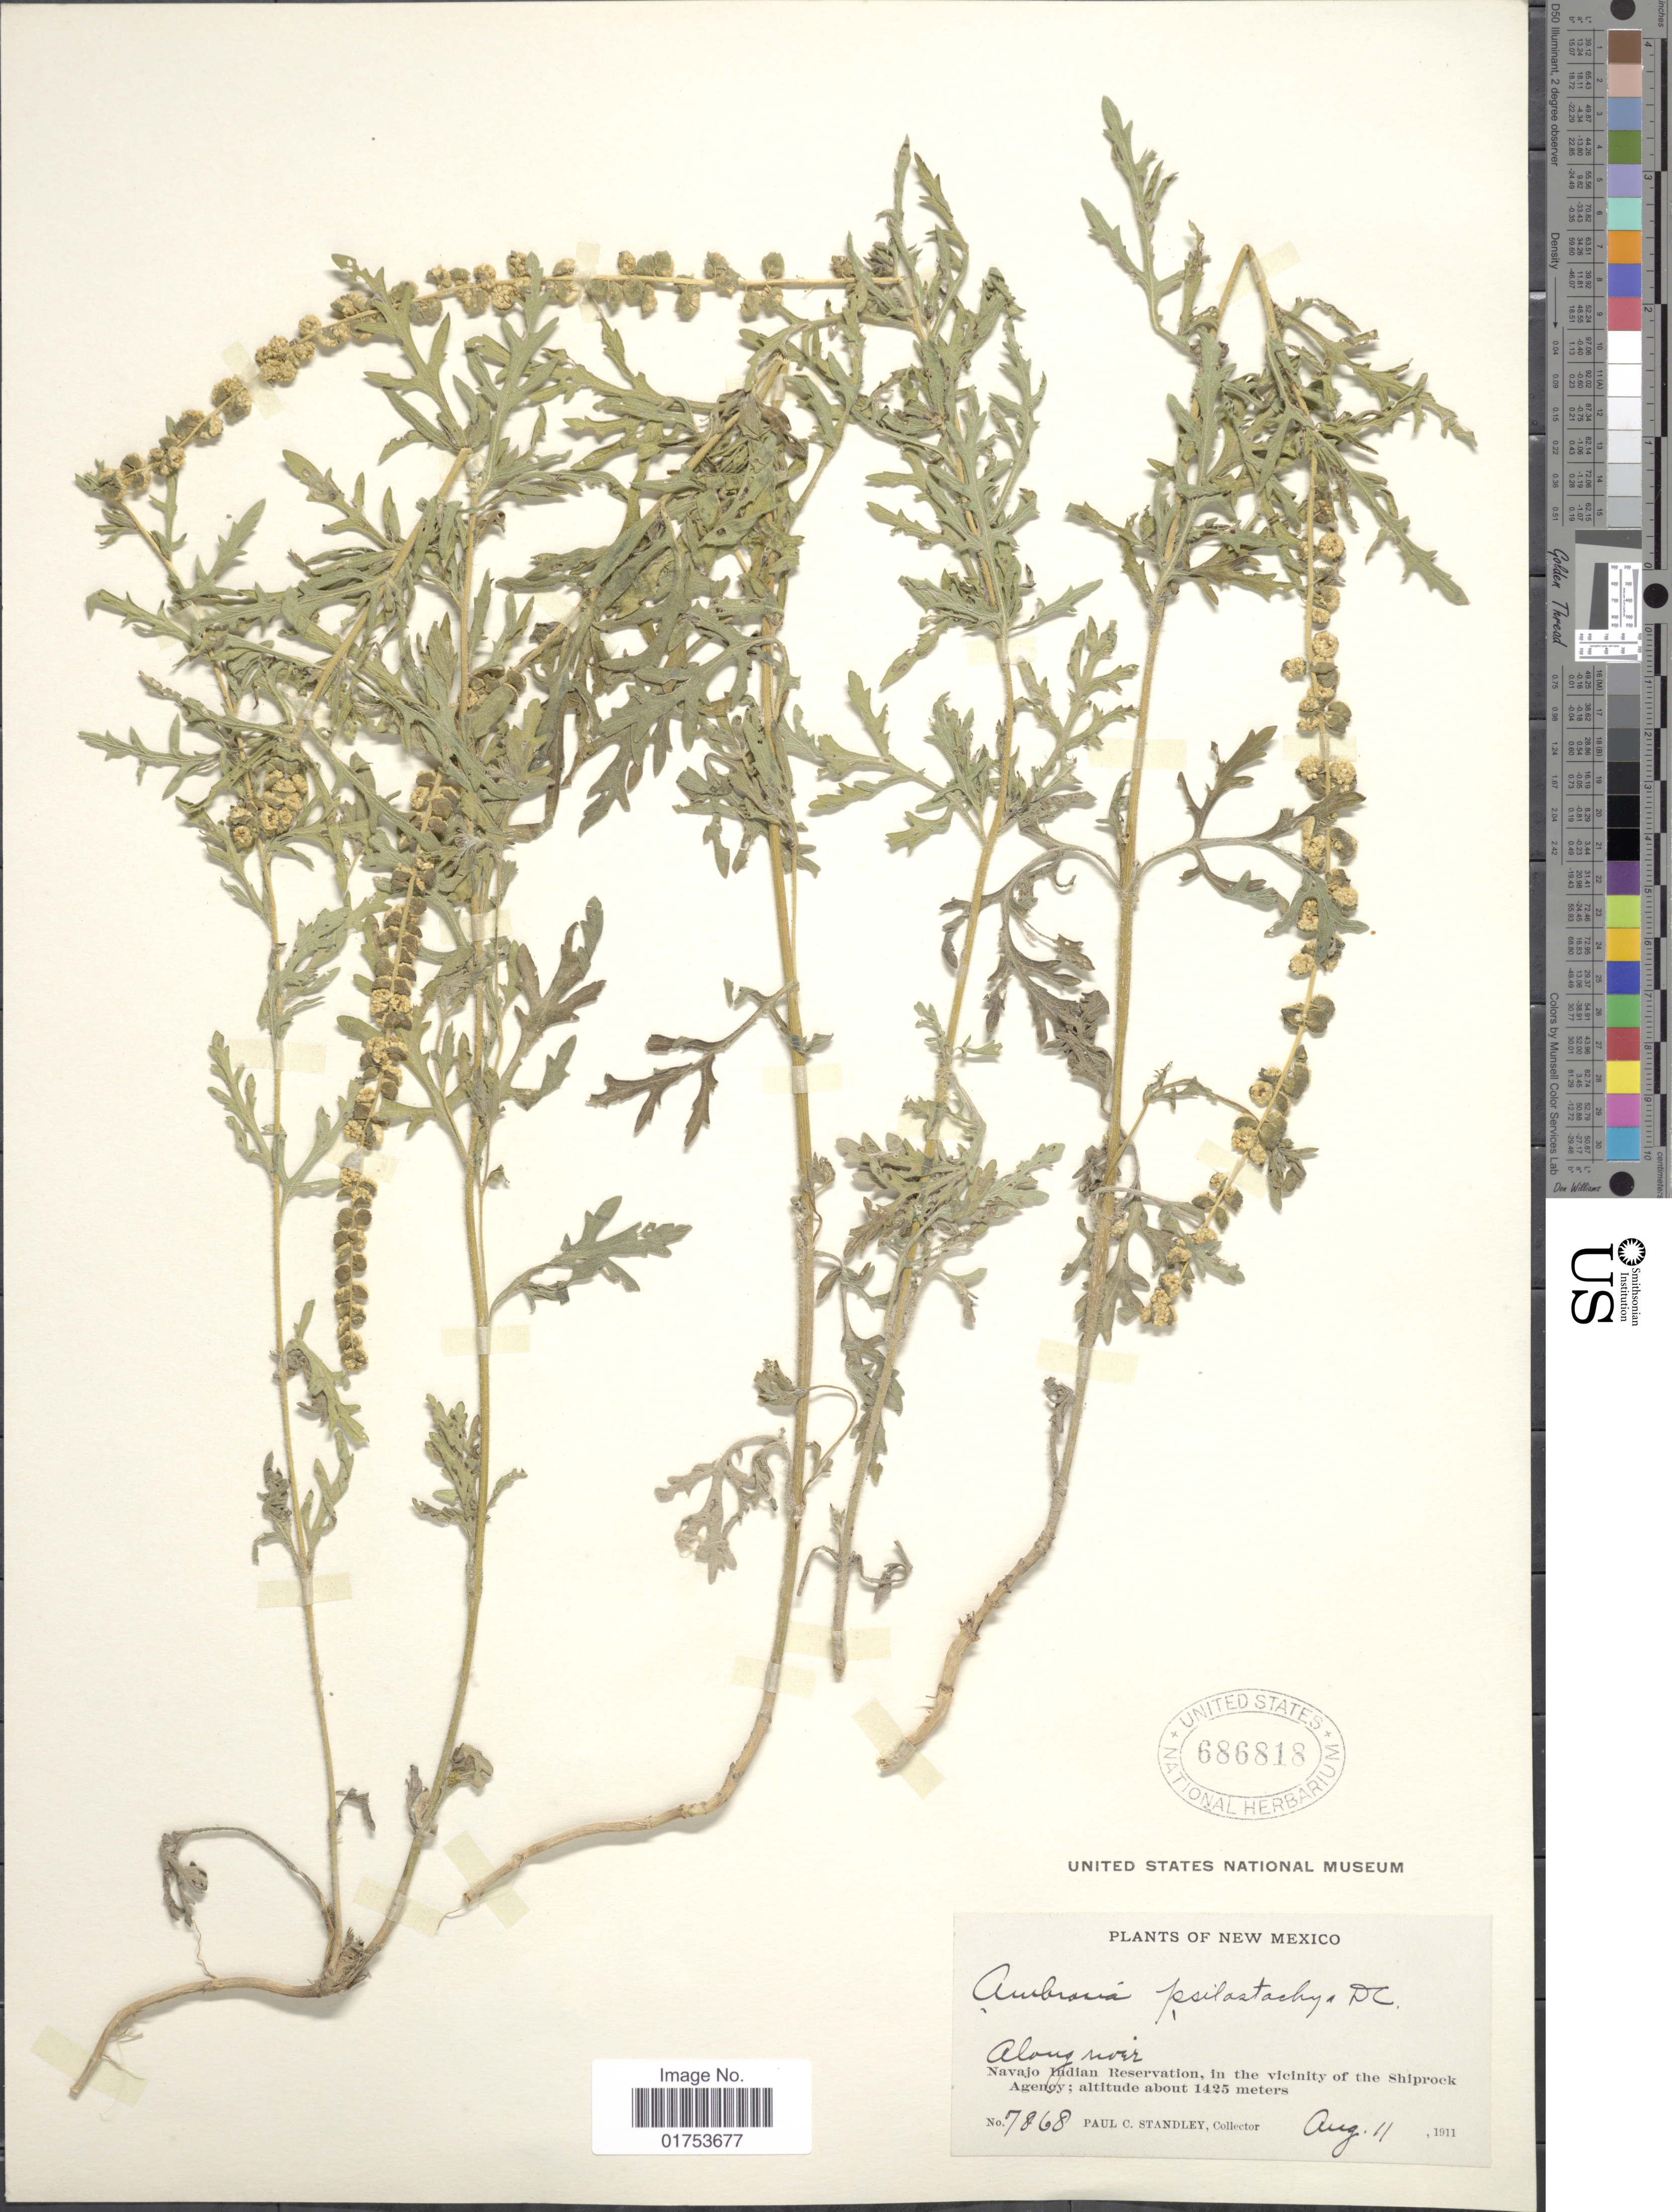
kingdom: Plantae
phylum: Tracheophyta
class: Magnoliopsida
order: Asterales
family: Asteraceae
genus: Ambrosia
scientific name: Ambrosia psilostachya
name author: DC.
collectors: P. C. Standley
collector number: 7868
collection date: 1911-08-11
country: United States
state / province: New Mexico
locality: Navajo Indian Reservation, in the vicinity of the Shiprock Agency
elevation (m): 1425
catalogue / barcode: US 686818